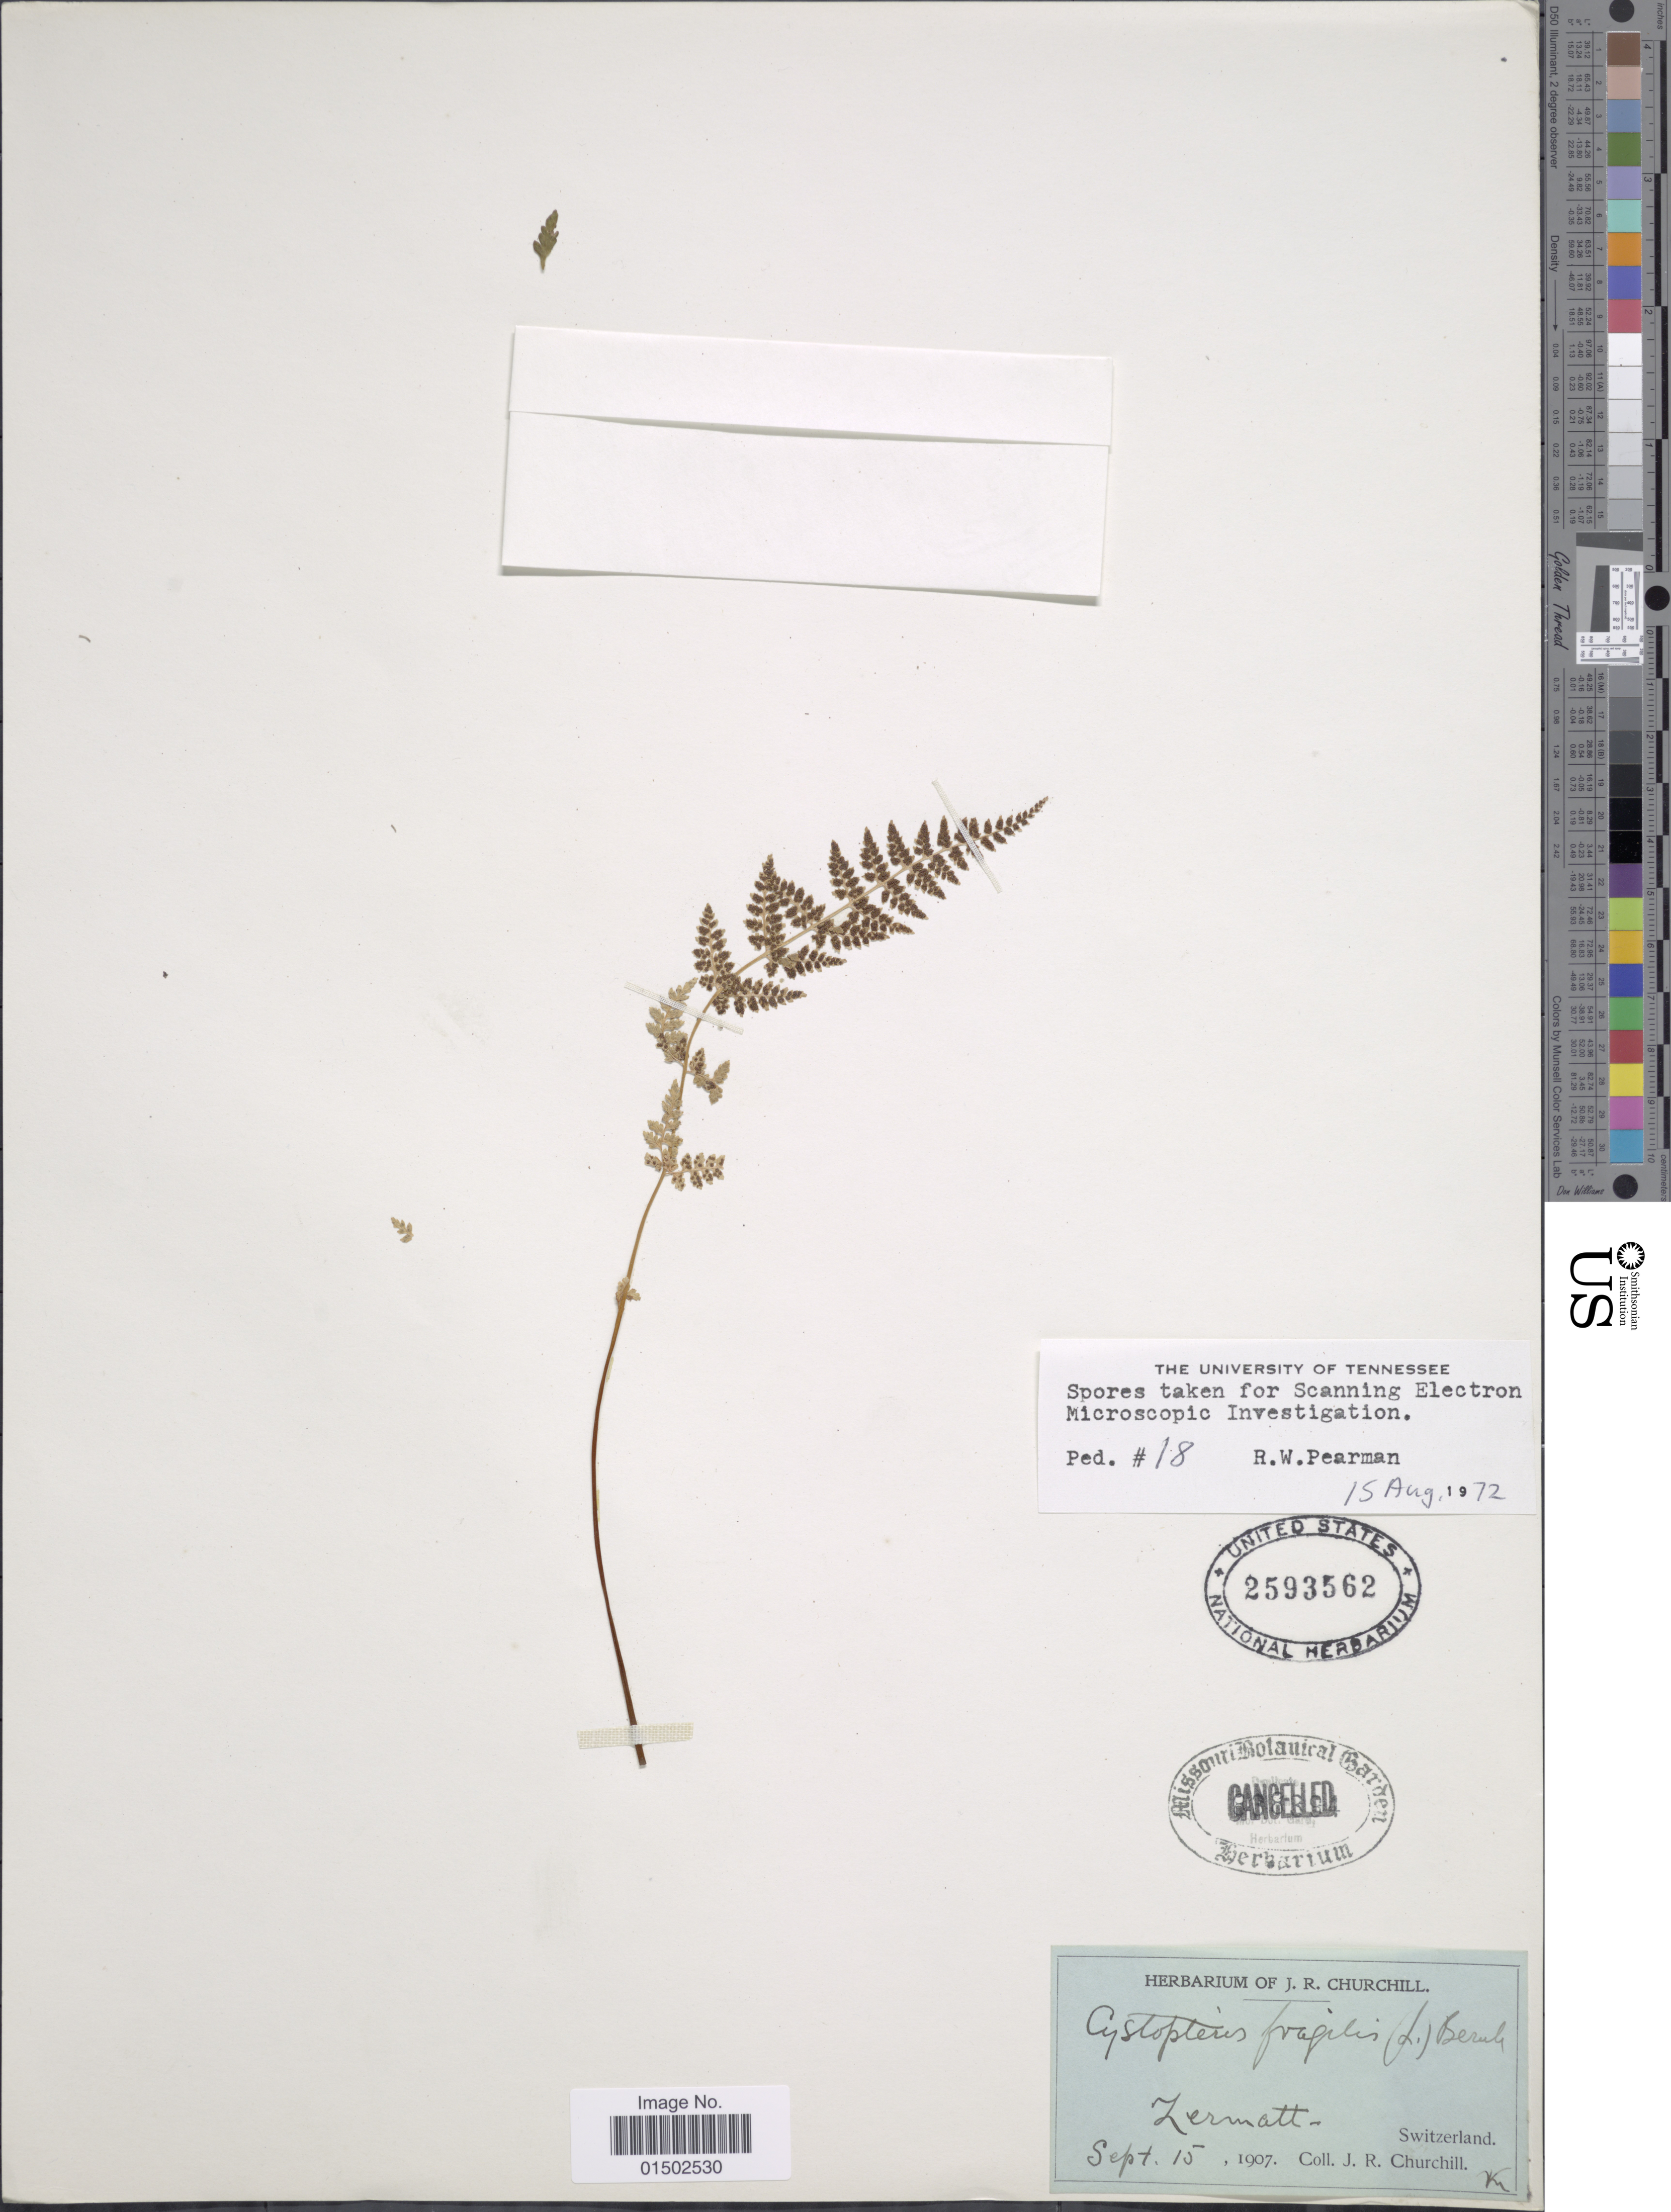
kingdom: Plantae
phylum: Tracheophyta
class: Polypodiopsida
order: Polypodiales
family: Cystopteridaceae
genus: Cystopteris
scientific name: Cystopteris fragilis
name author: (L.) Bernh.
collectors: J. Churchill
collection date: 1907-09-15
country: Switzerland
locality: Zermatt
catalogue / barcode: US 2593562